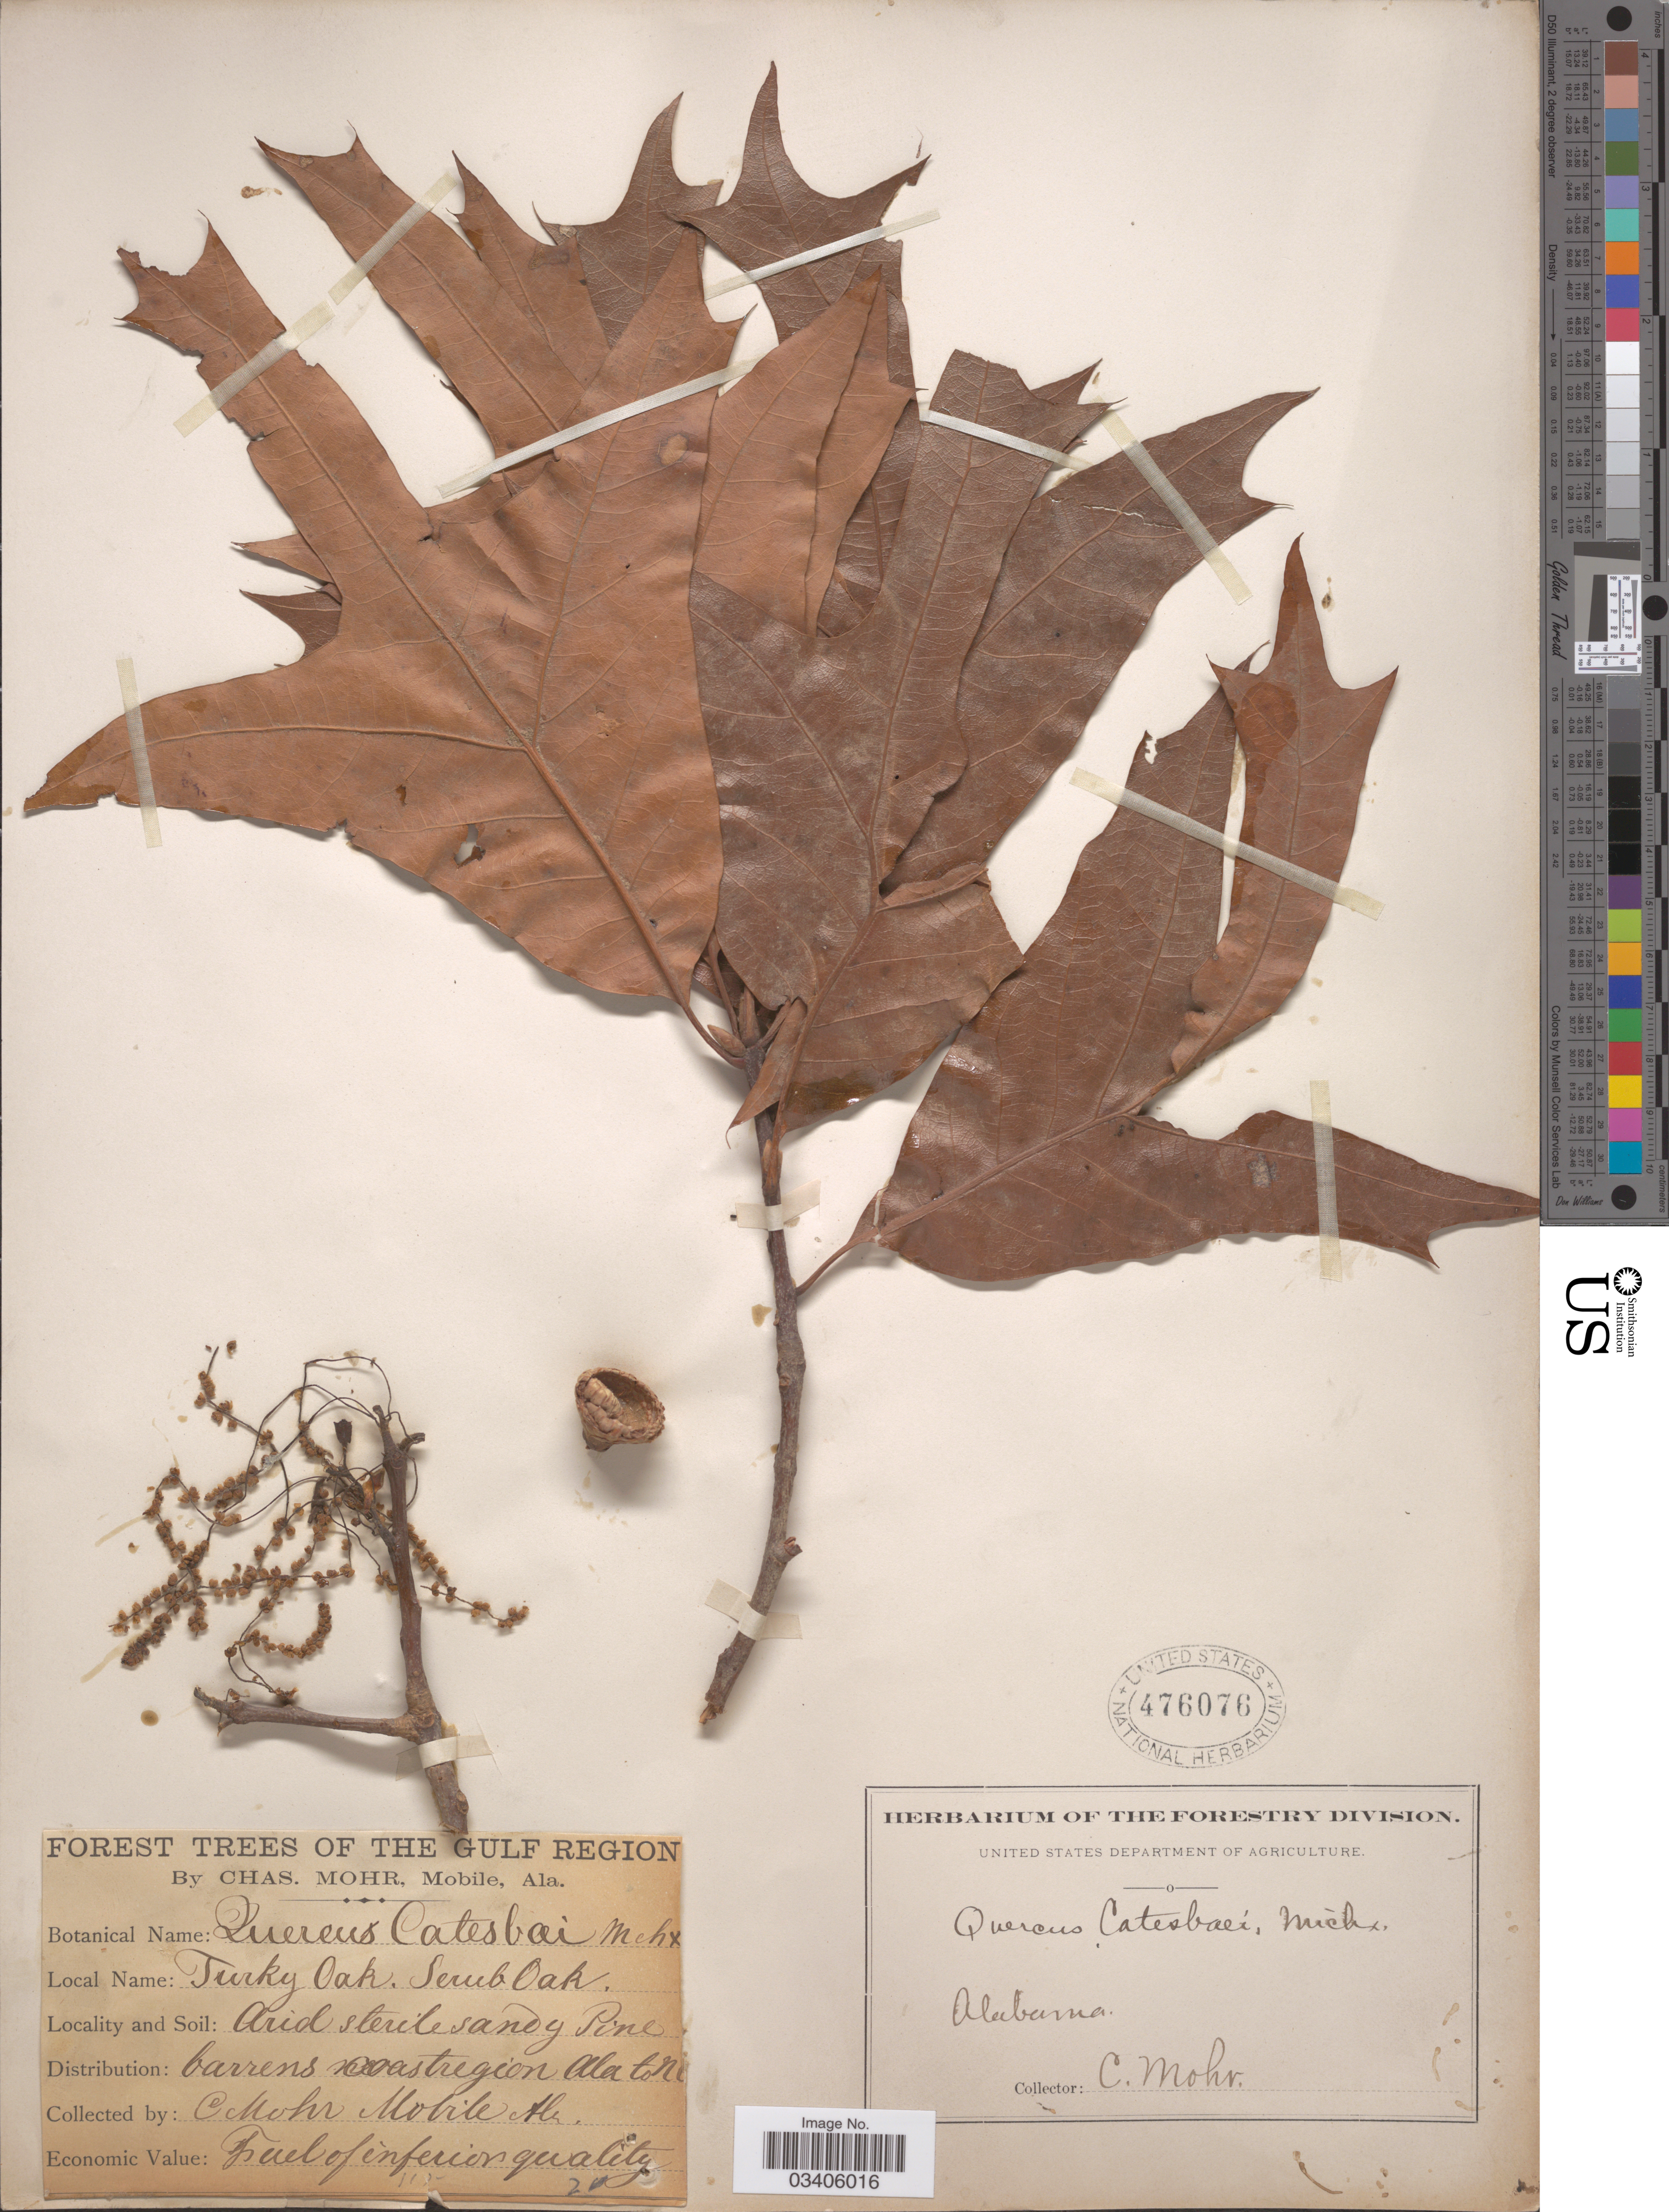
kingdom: Plantae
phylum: Tracheophyta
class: Magnoliopsida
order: Fagales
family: Fagaceae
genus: Quercus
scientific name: Quercus laevis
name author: Walter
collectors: Mohr, C. T. (herbarium)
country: United States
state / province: Alabama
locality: The Gulf Region. Barrens coast region Alabama to N Mobile.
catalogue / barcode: US 476076